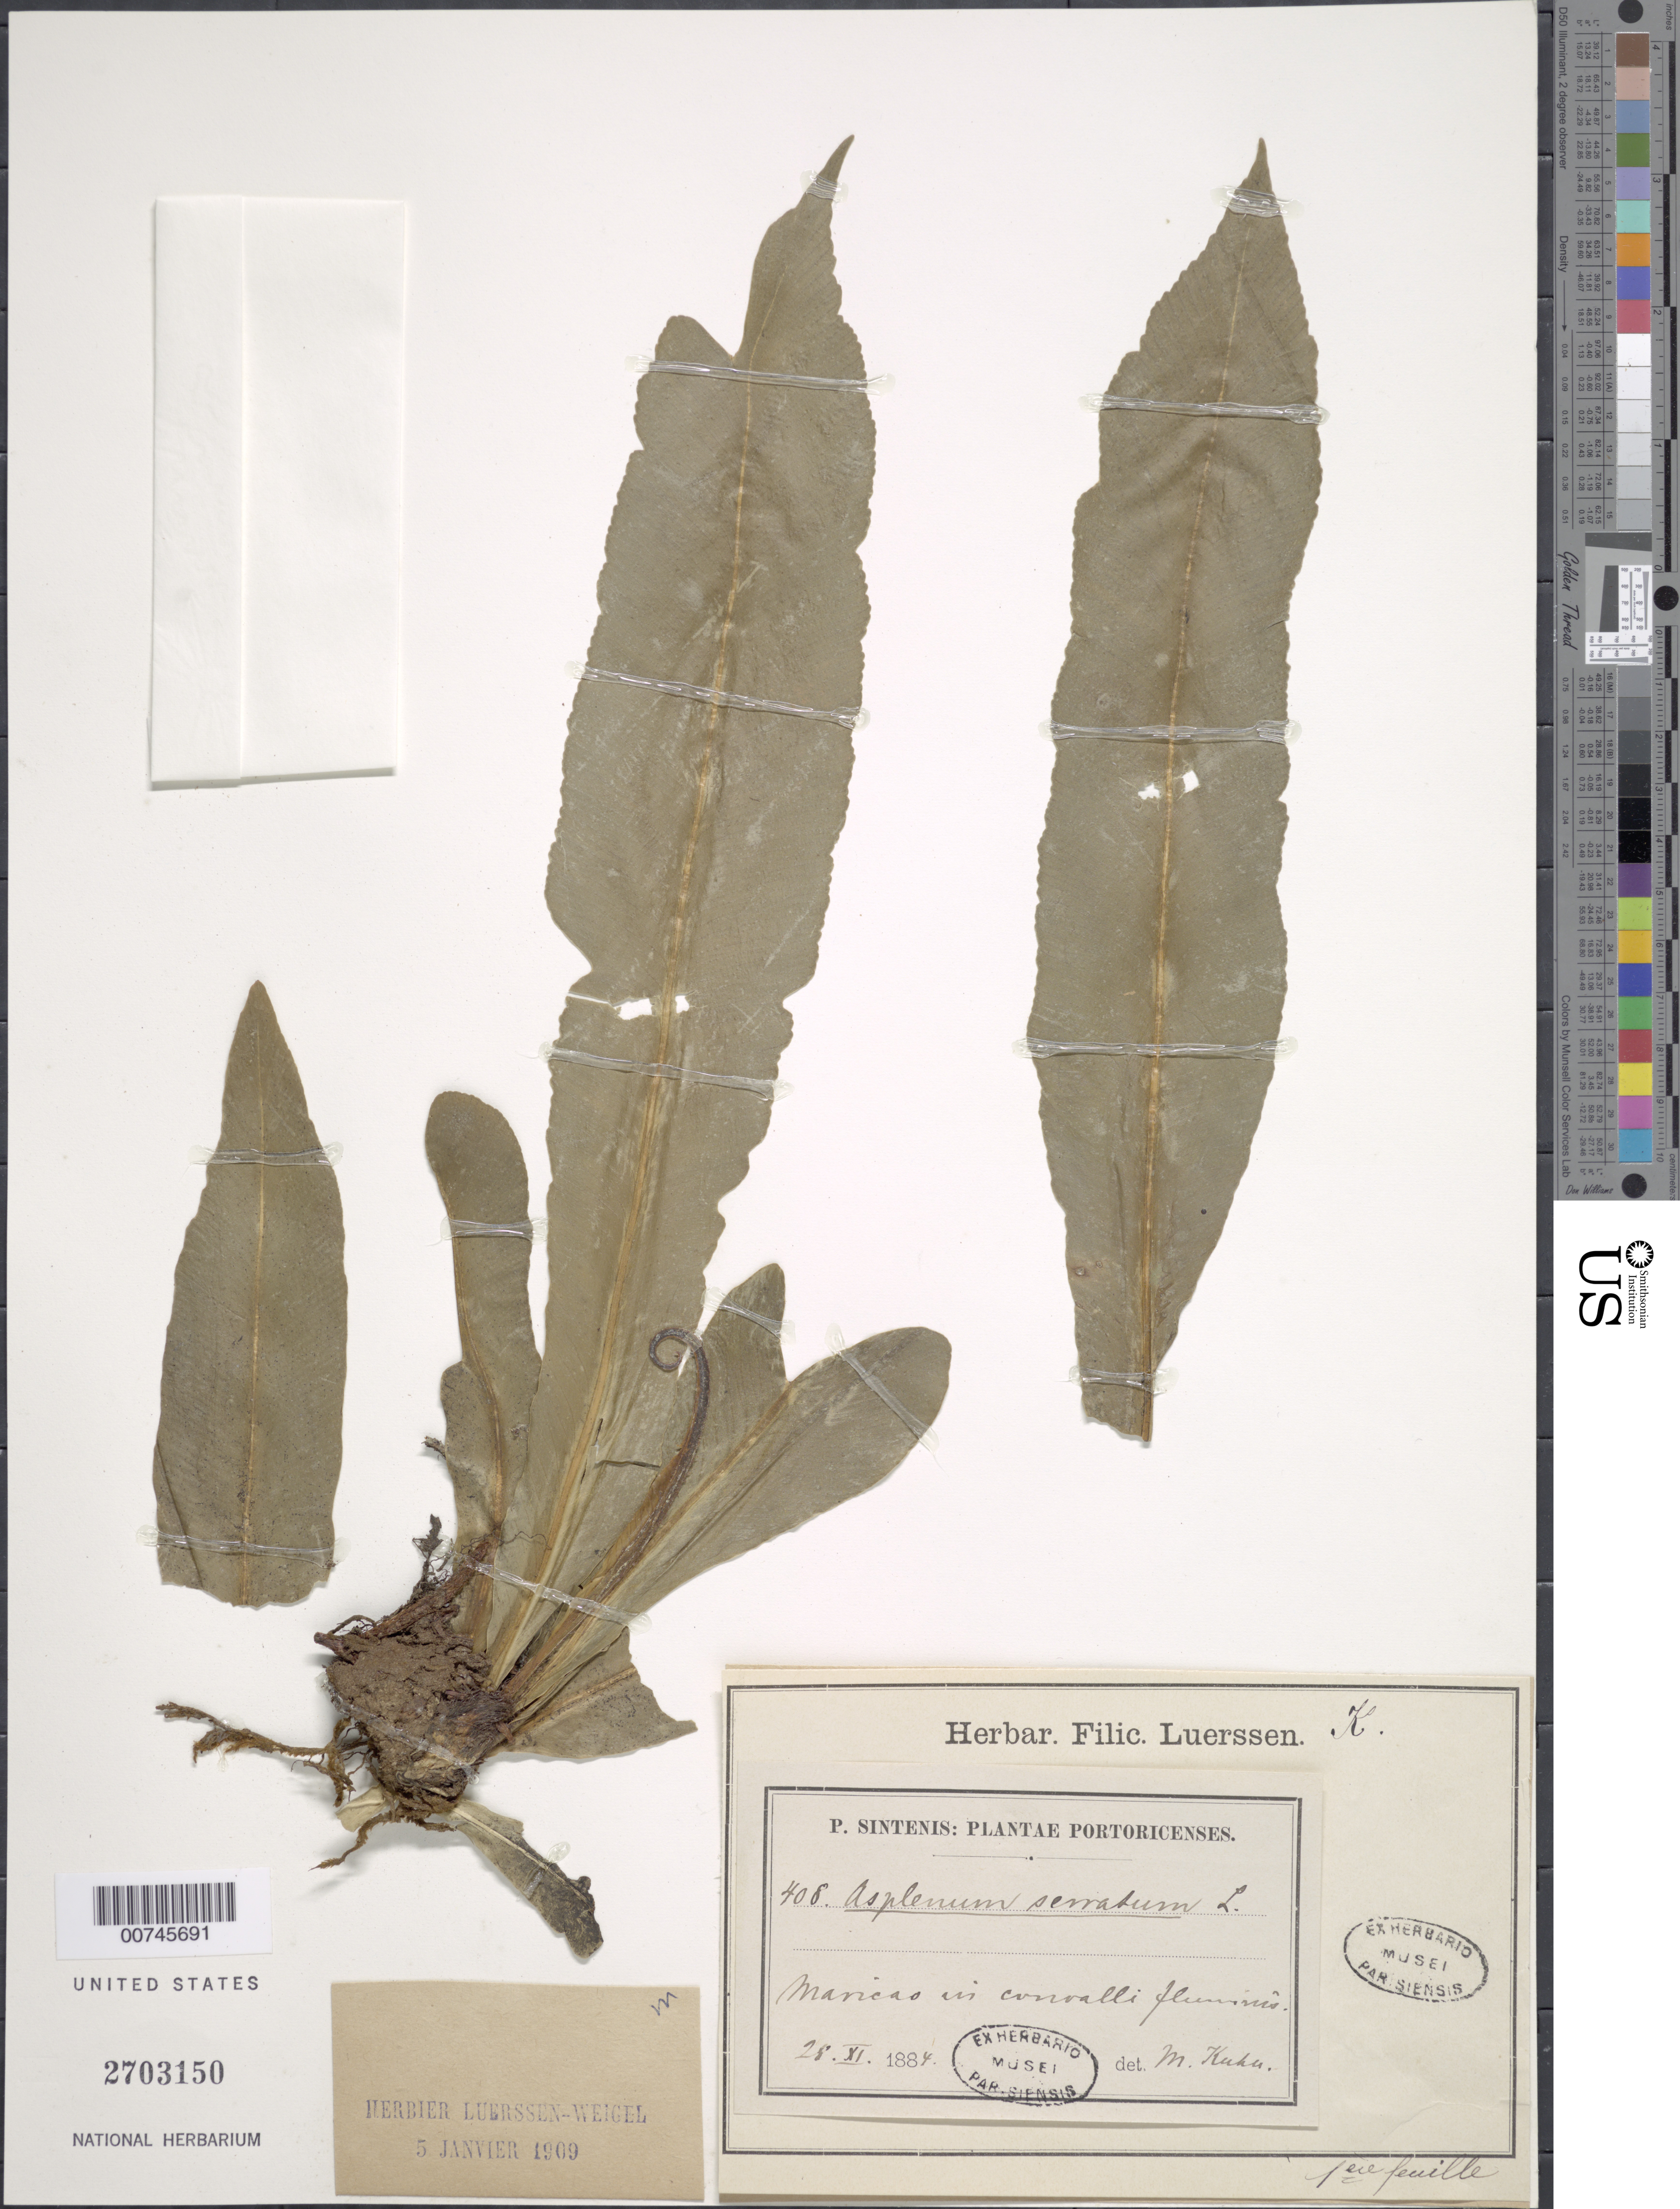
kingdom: Plantae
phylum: Tracheophyta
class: Polypodiopsida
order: Polypodiales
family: Aspleniaceae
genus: Asplenium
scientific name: Asplenium serratum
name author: L.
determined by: Kuhn, D. M.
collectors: P. Sintenis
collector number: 408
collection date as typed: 28 Nov 1884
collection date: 1884-11-28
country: Puerto Rico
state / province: Maricao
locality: In convalli fluminis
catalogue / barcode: US 2703150